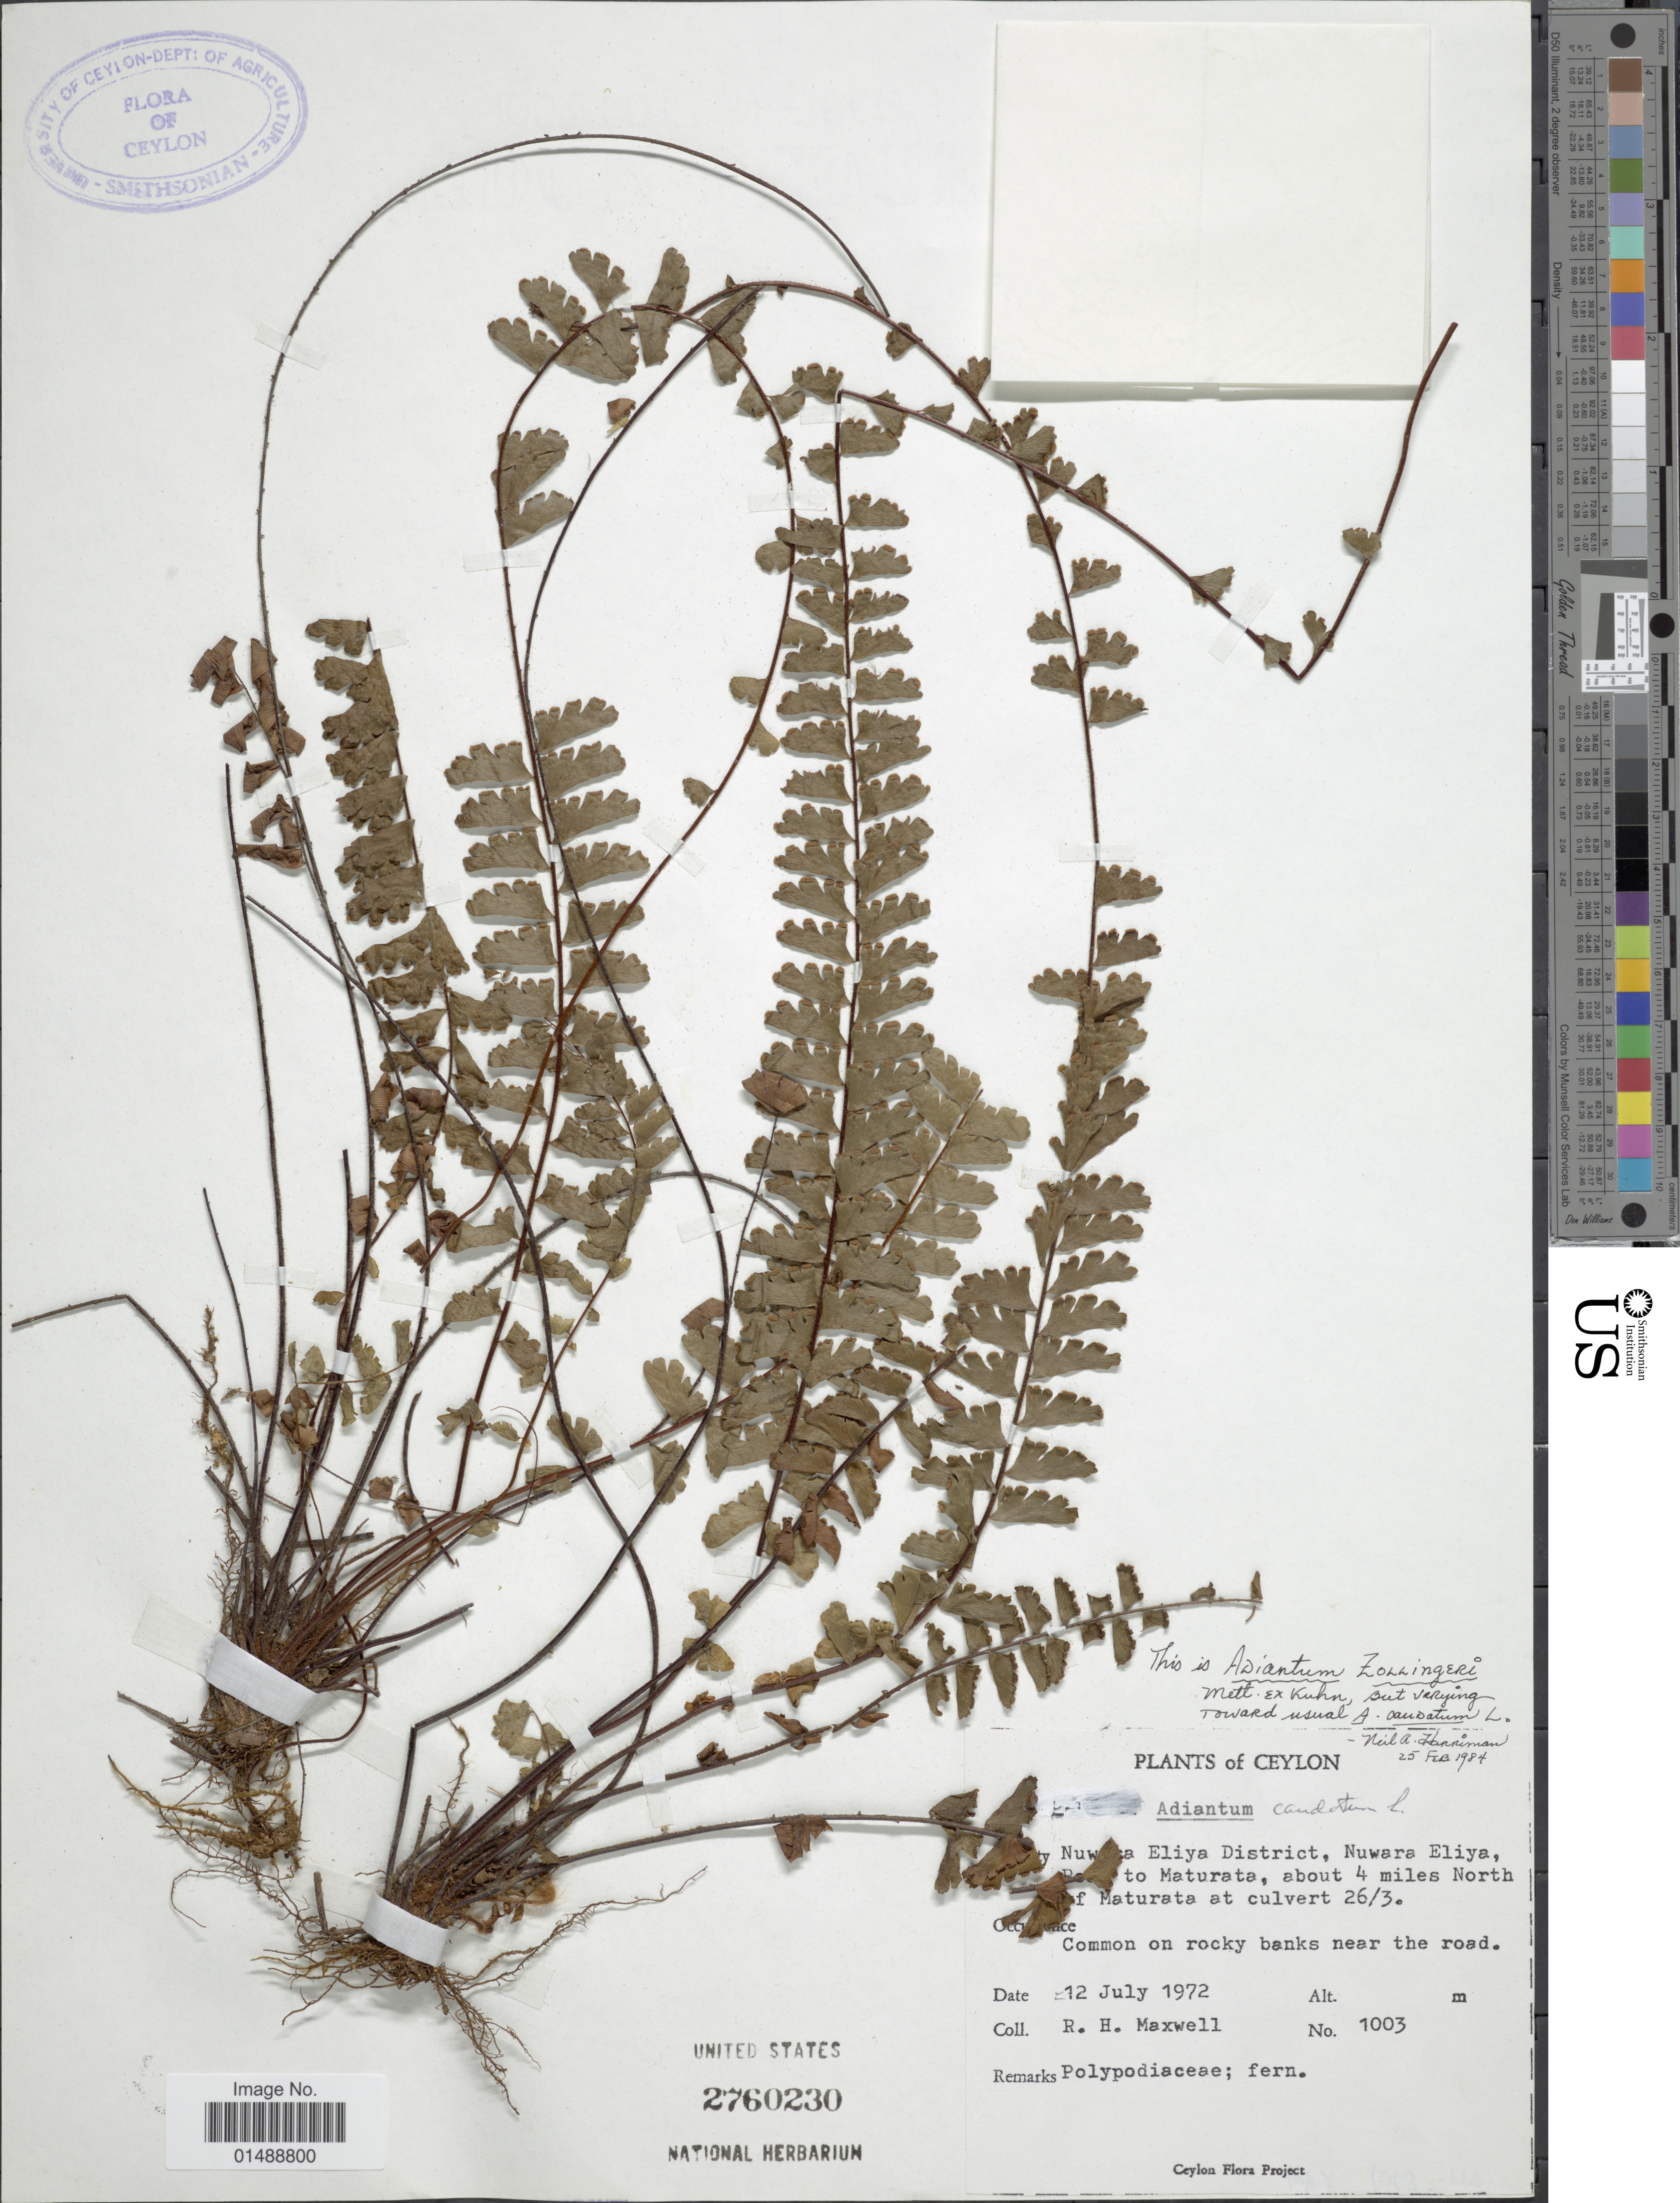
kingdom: Plantae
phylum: Tracheophyta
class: Polypodiopsida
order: Polypodiales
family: Pteridaceae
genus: Adiantum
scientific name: Adiantum zollingeri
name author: Mett. ex Kuhn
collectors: R. Maxwell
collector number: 1003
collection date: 1972-07-12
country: Sri Lanka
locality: Ceylon, Nuwara Eliya District, Nuwara Eliya, to Maturata, about 4 miles North of Maturata at culvert 26/3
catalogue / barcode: US 2760230